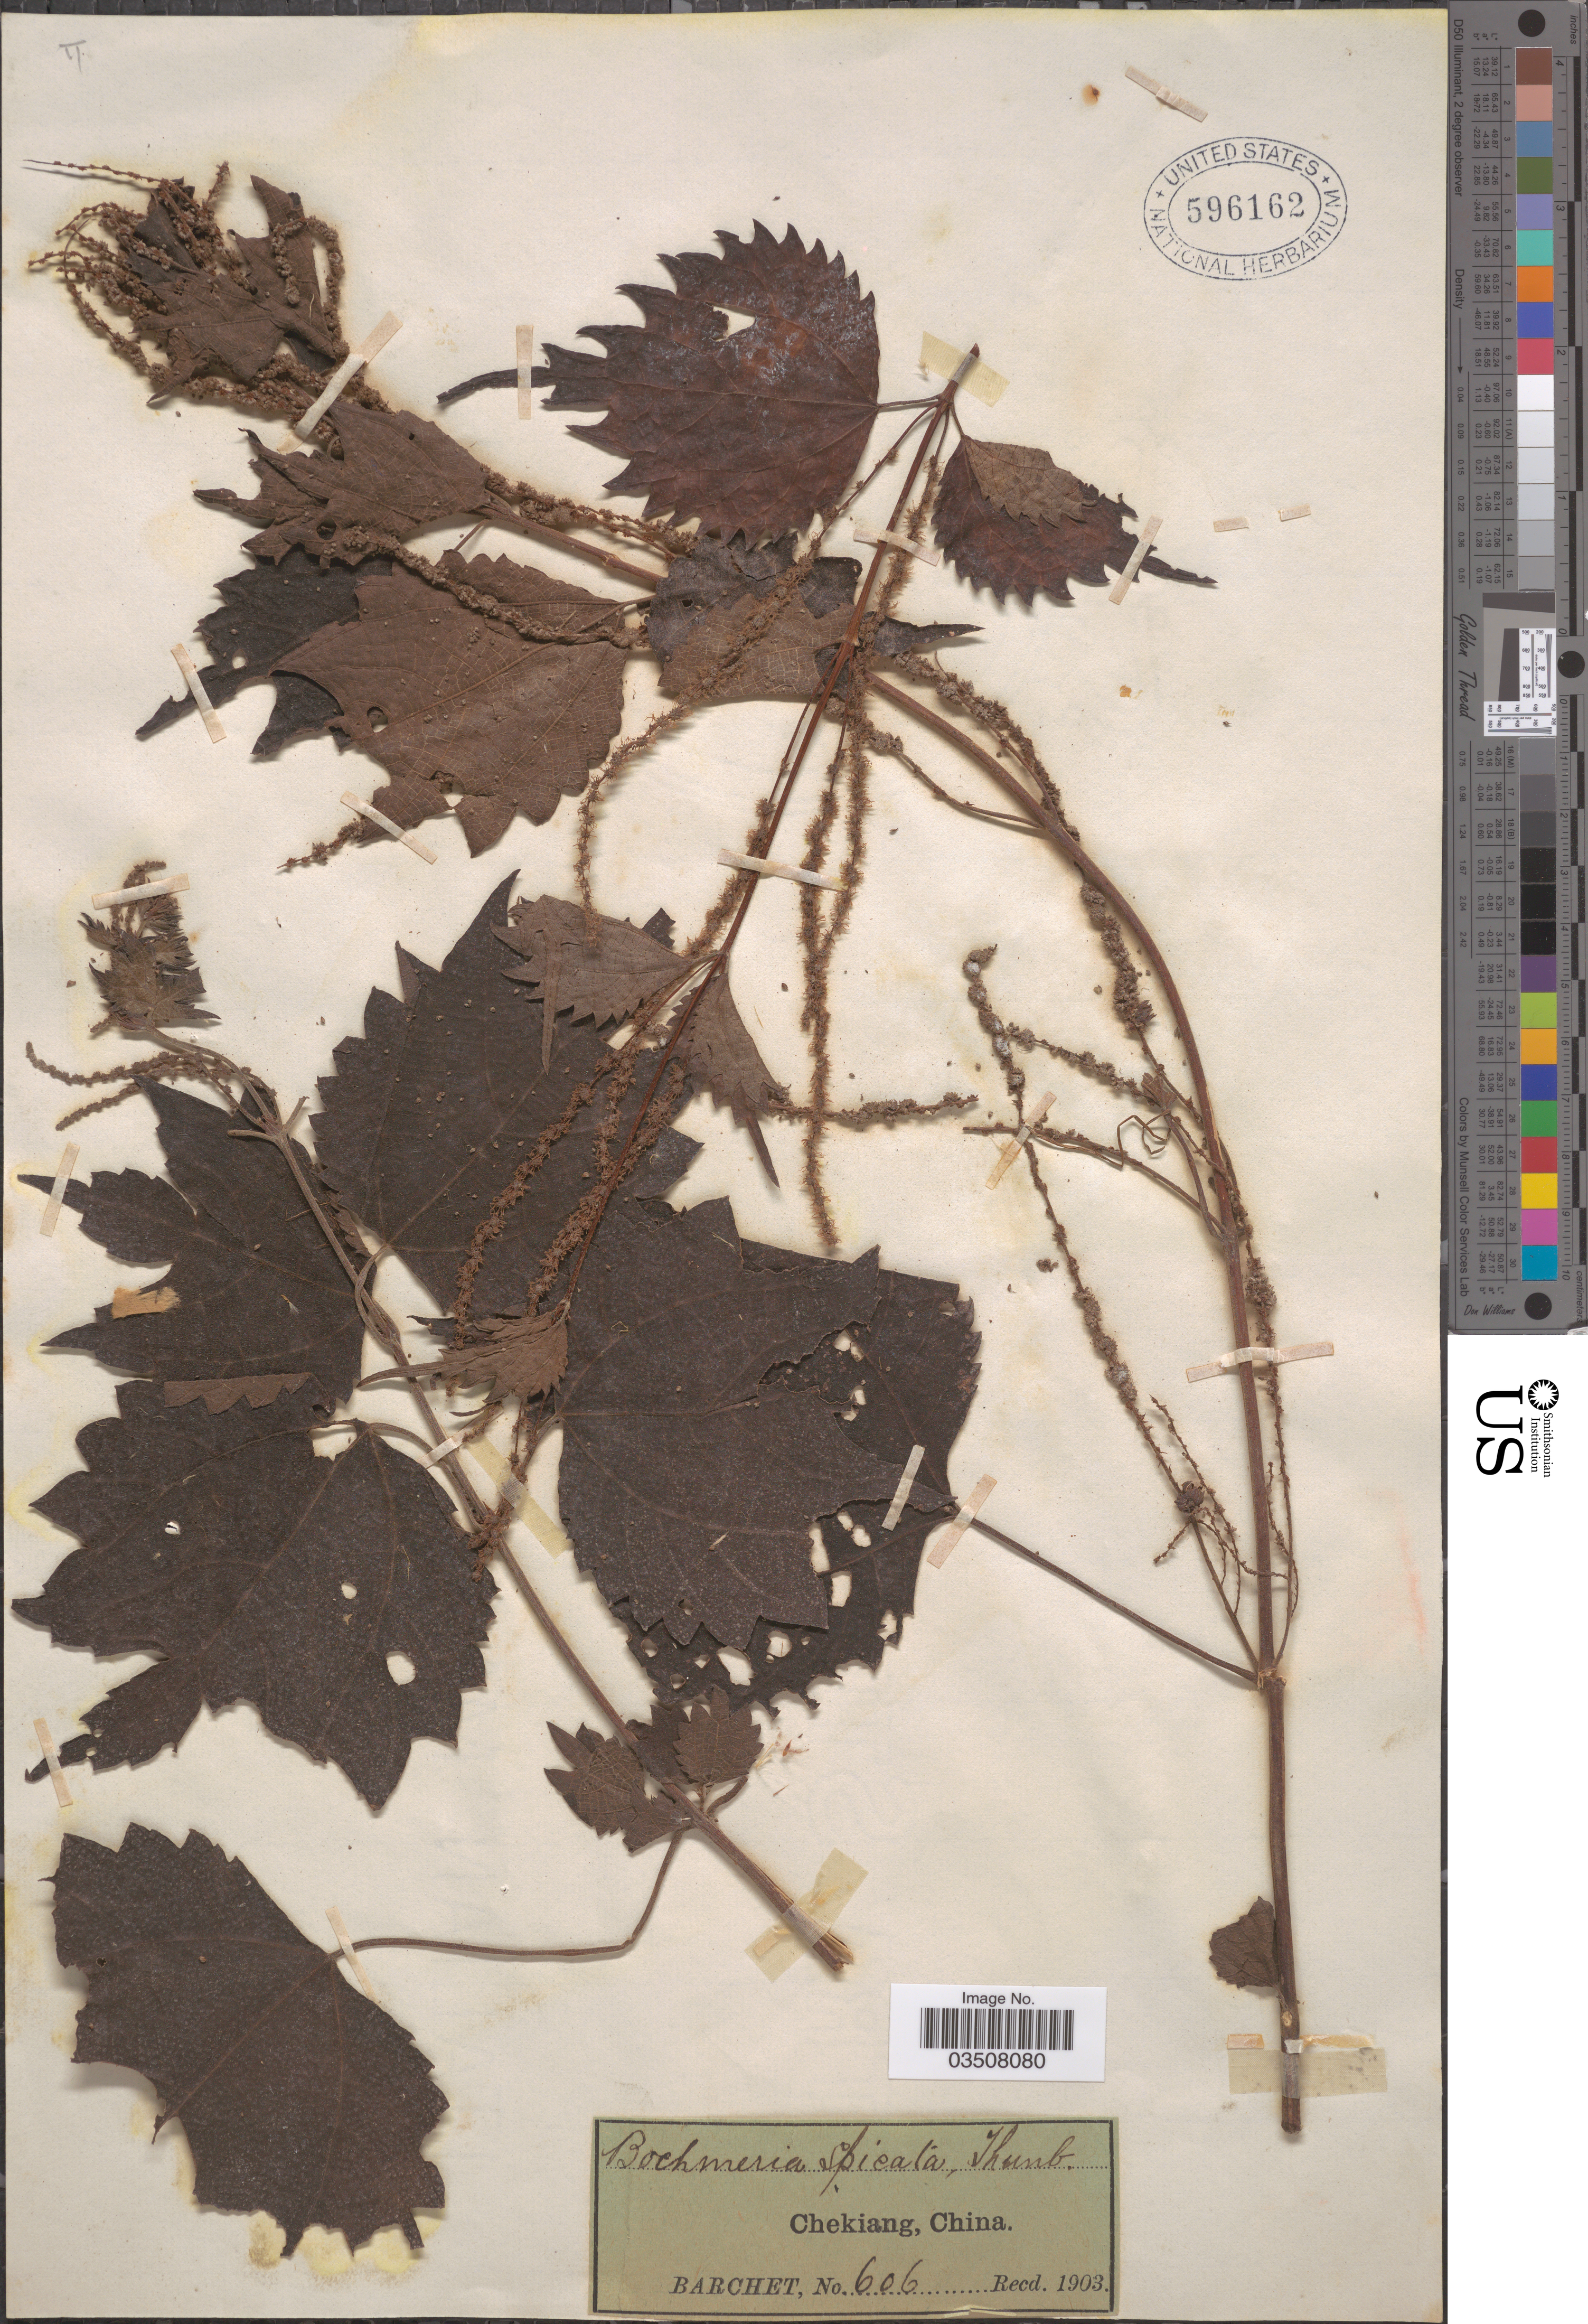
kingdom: Plantae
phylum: Tracheophyta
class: Magnoliopsida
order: Rosales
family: Urticaceae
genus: Boehmeria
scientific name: Boehmeria spicata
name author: (Thunb.) Thunb.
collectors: Barchet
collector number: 606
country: China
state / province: Zhejiang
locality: Chekiang.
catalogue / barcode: US 596162